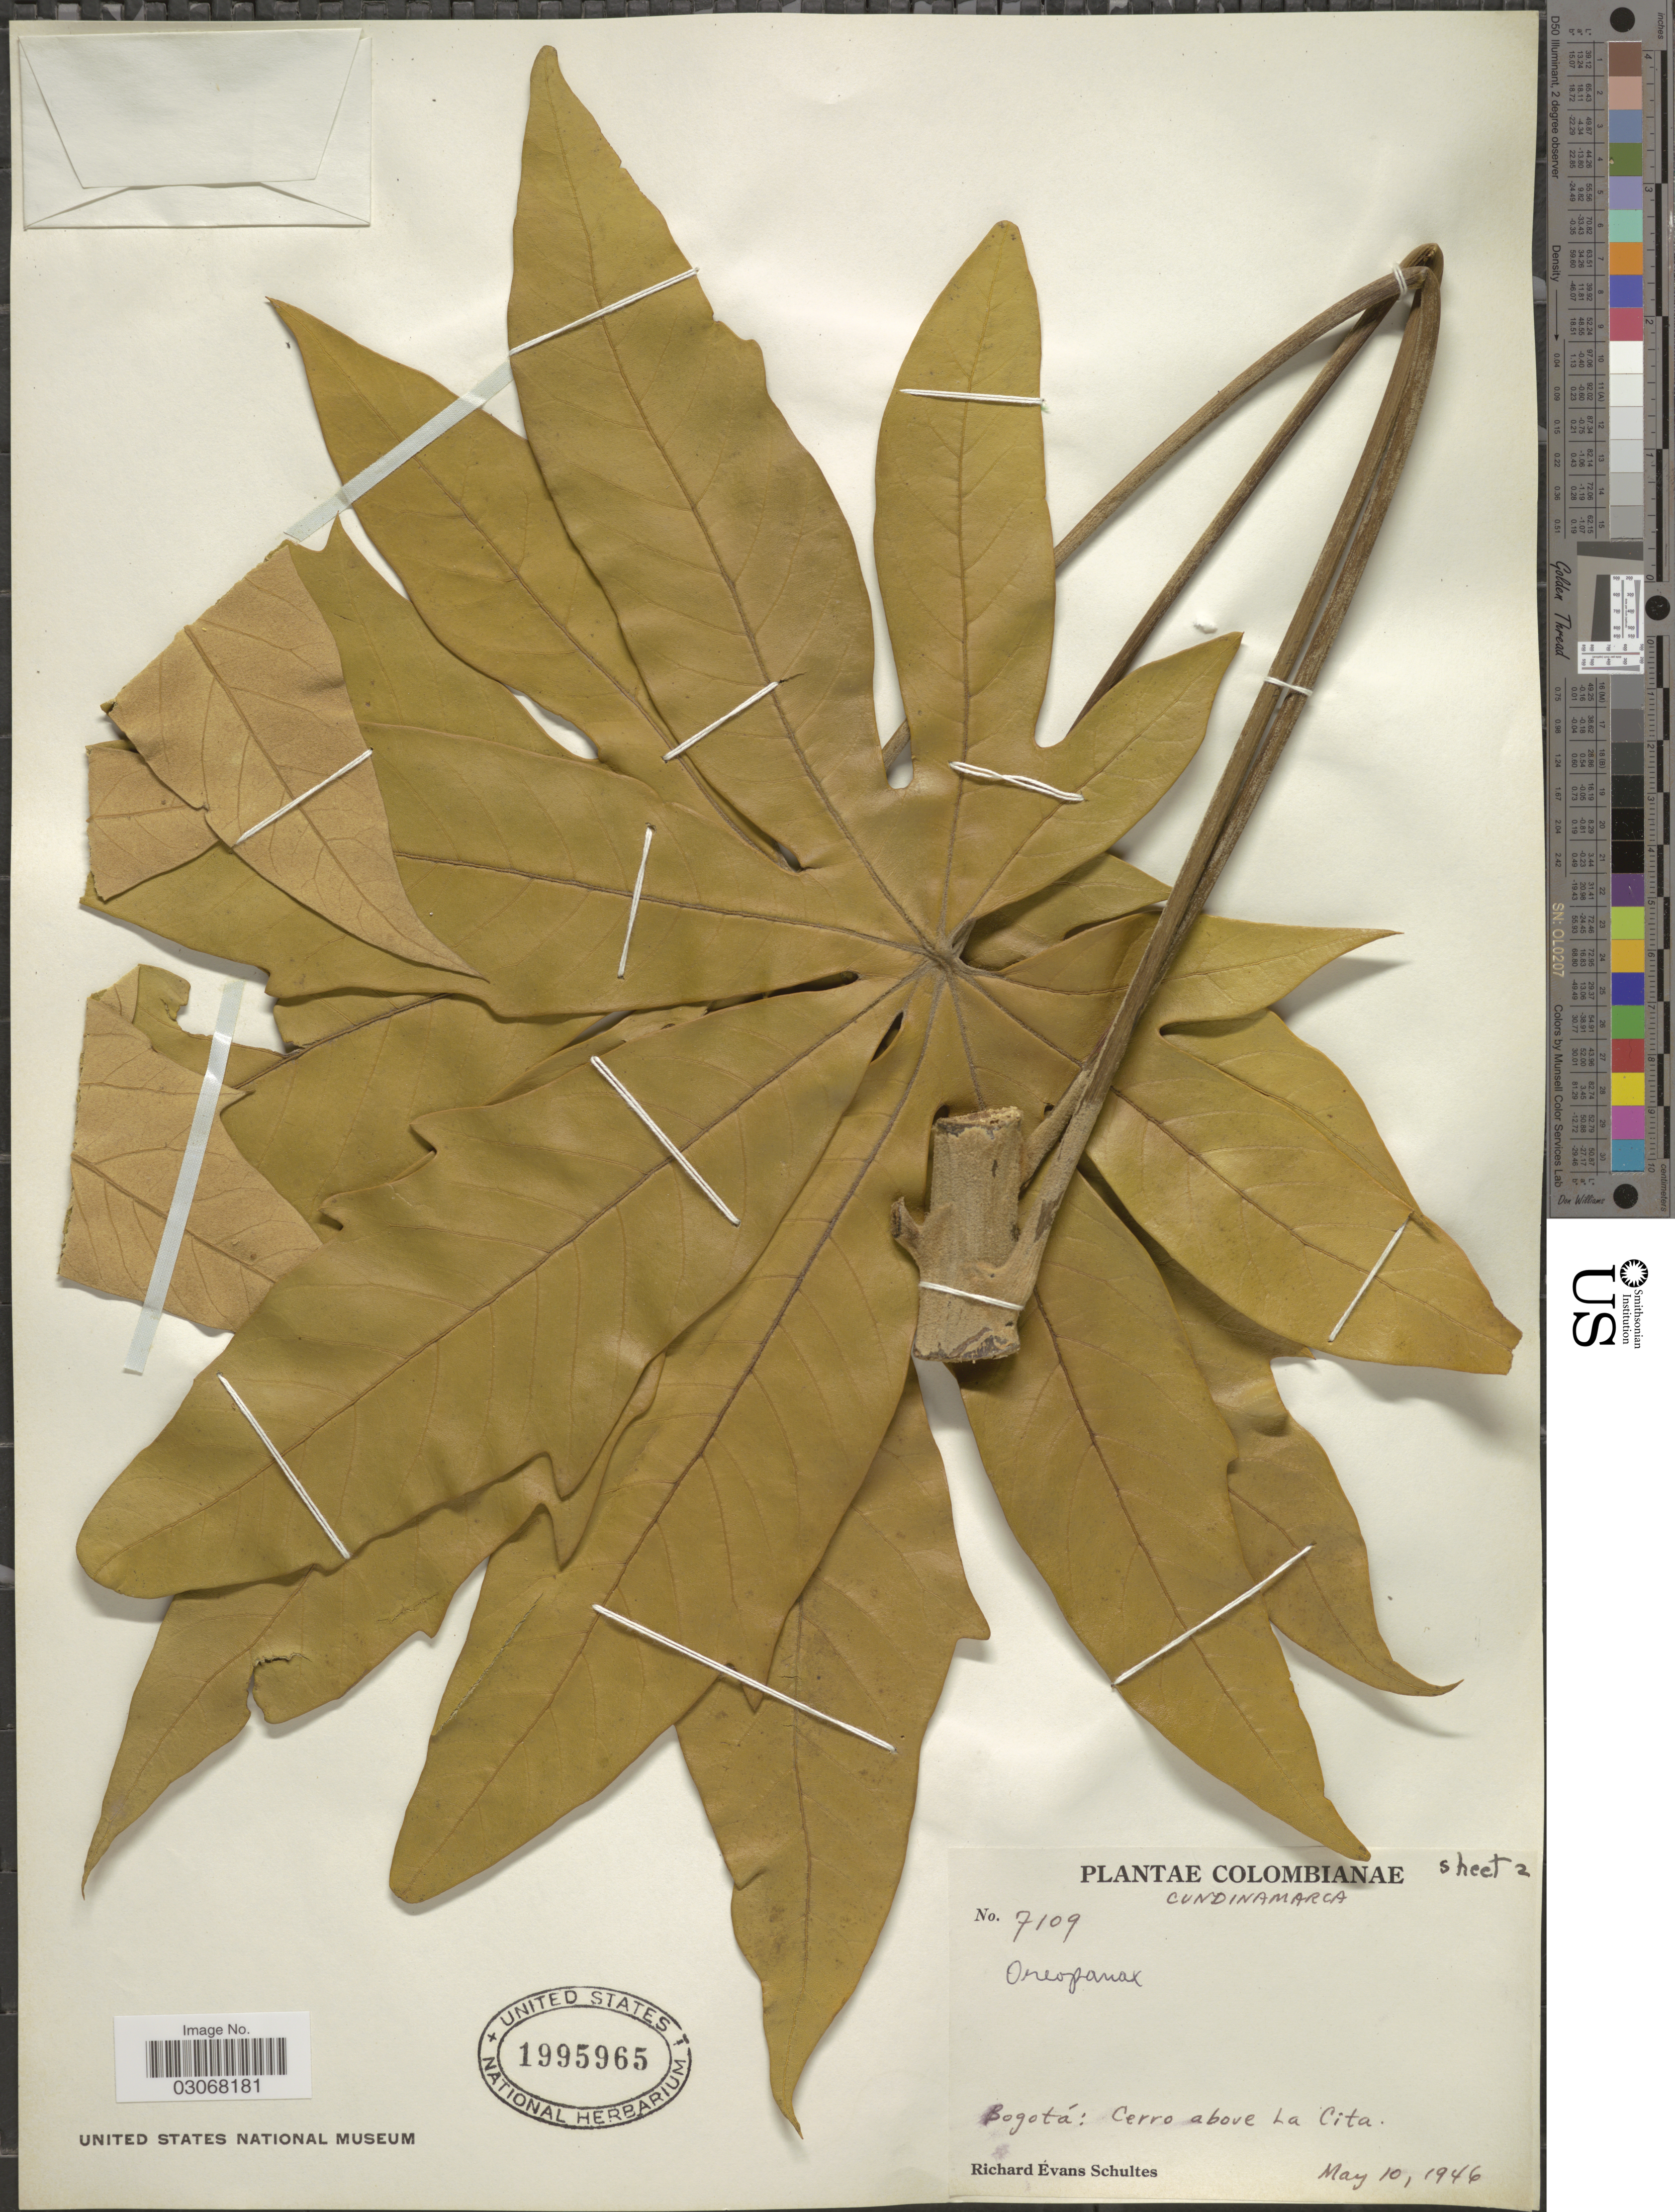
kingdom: Plantae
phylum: Tracheophyta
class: Magnoliopsida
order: Apiales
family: Araliaceae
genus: Oreopanax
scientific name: Oreopanax sp.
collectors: R. E. Schultes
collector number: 7109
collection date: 1946-05-10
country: Colombia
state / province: Cundinamarca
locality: Bogotá: Cerro above La Cita.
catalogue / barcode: US 1995965